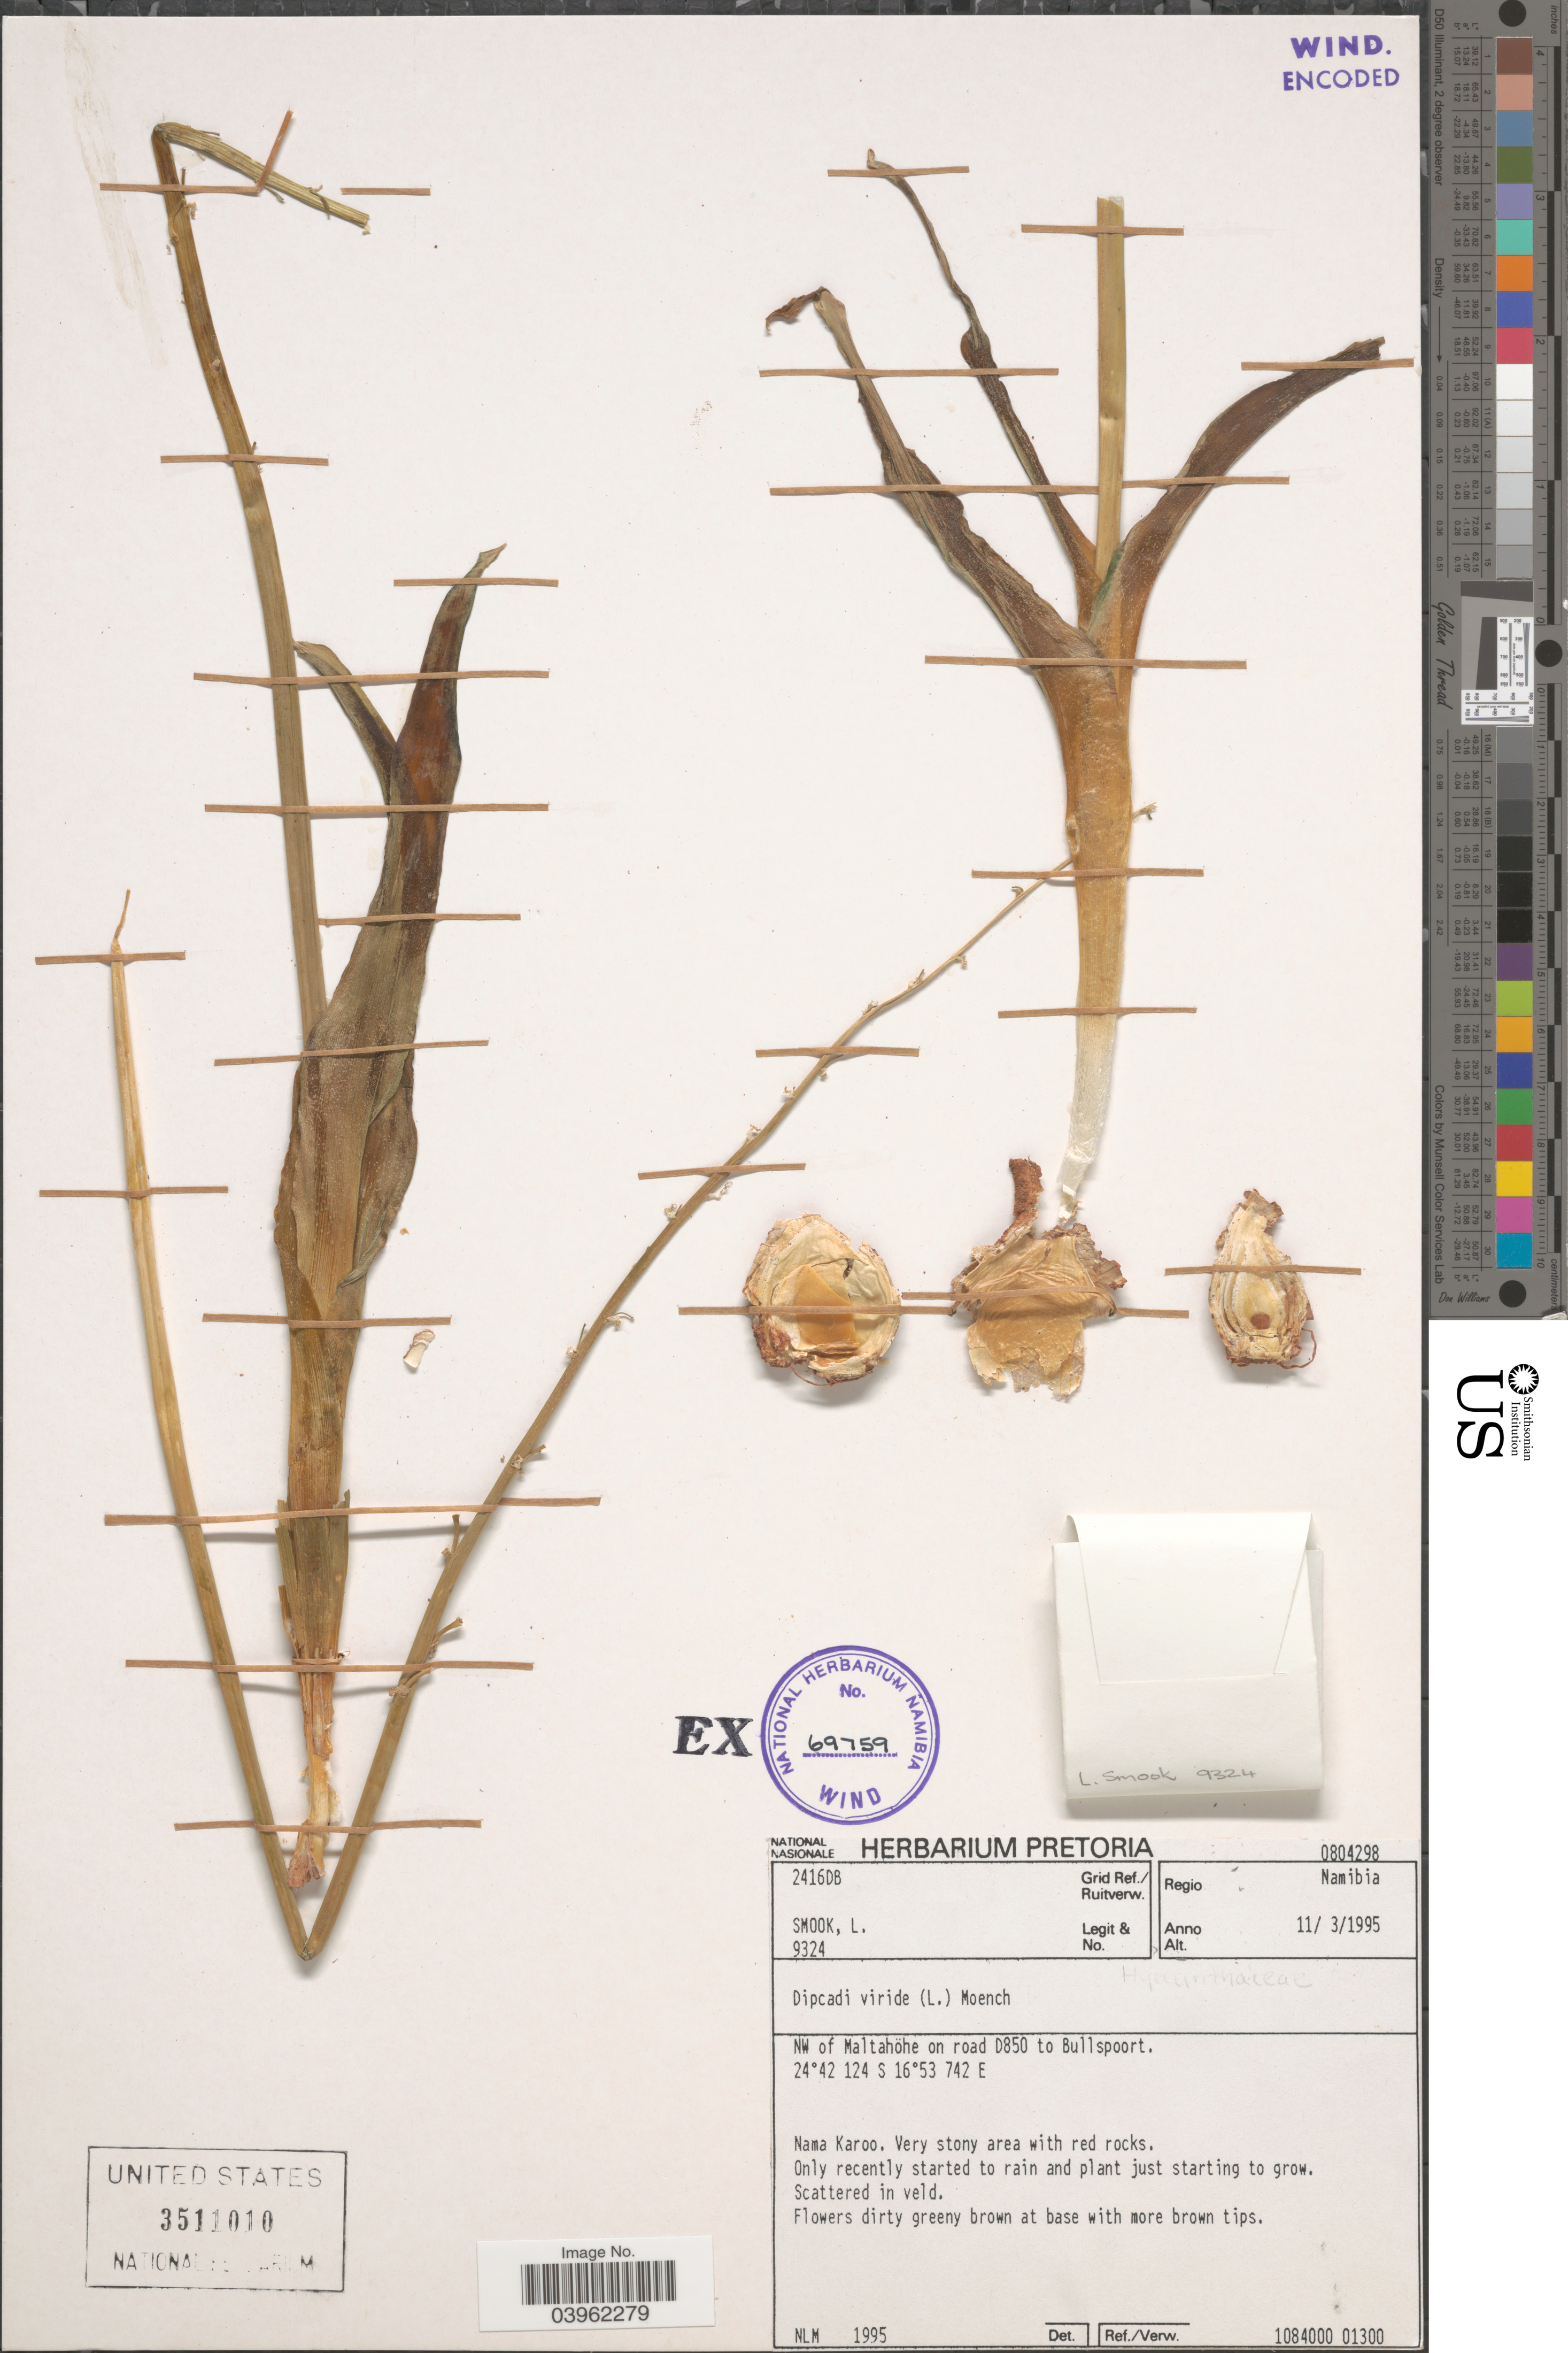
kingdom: Plantae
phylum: Tracheophyta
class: Liliopsida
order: Asparagales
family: Asparagaceae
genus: Dipcadi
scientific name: Dipcadi viride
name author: (L.) Moench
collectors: L. Smook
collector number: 9324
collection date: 1995-03-11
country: Namibia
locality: Grid Ref./Ruitverw. 2416DB. Regio Namibia. NW of Maltahöhe on road D850 to Bullspoort. Nama Karoo. Very stony area with red rocks.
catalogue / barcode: US 3511010